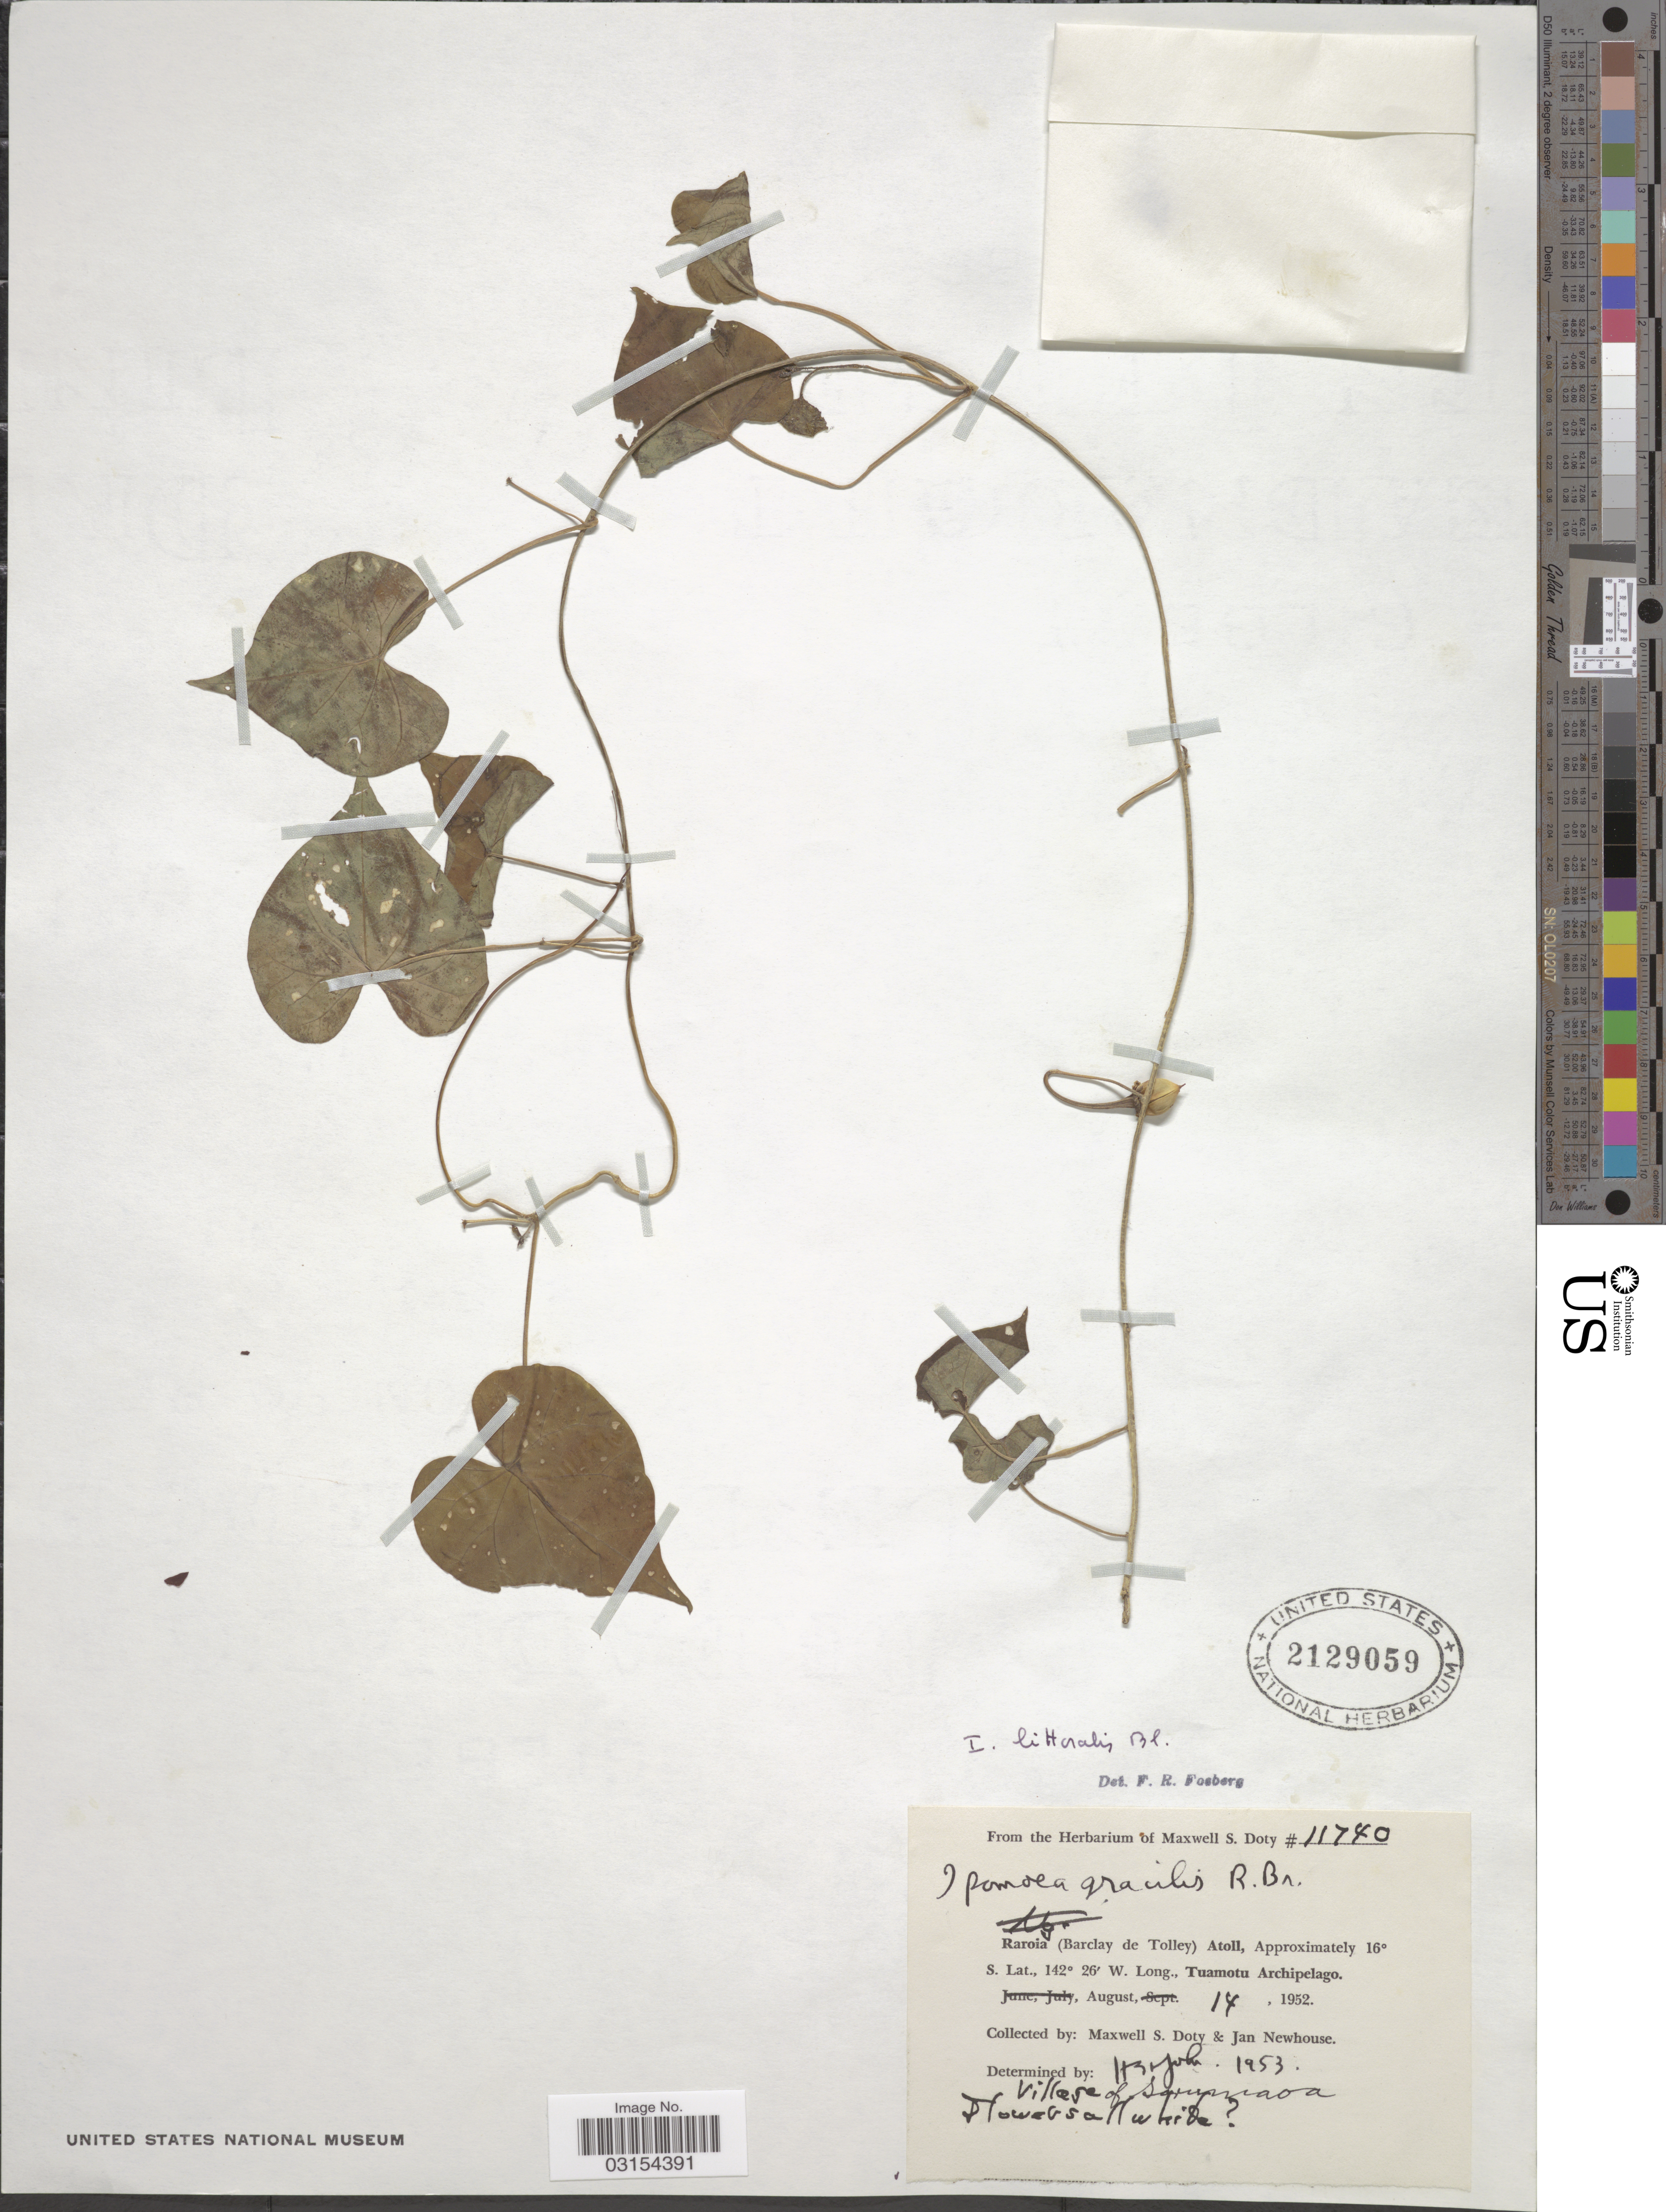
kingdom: Plantae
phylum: Tracheophyta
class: Magnoliopsida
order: Solanales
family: Convolvulaceae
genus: Ipomoea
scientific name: Ipomoea littoralis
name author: Blume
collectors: M. S. Doty & J. Newhouse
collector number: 11740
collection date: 1952-08-14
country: French Polynesia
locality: Raroia (Barclay de Tolley) Atoll, Tuamotu Archipelago.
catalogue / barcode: US 2129059